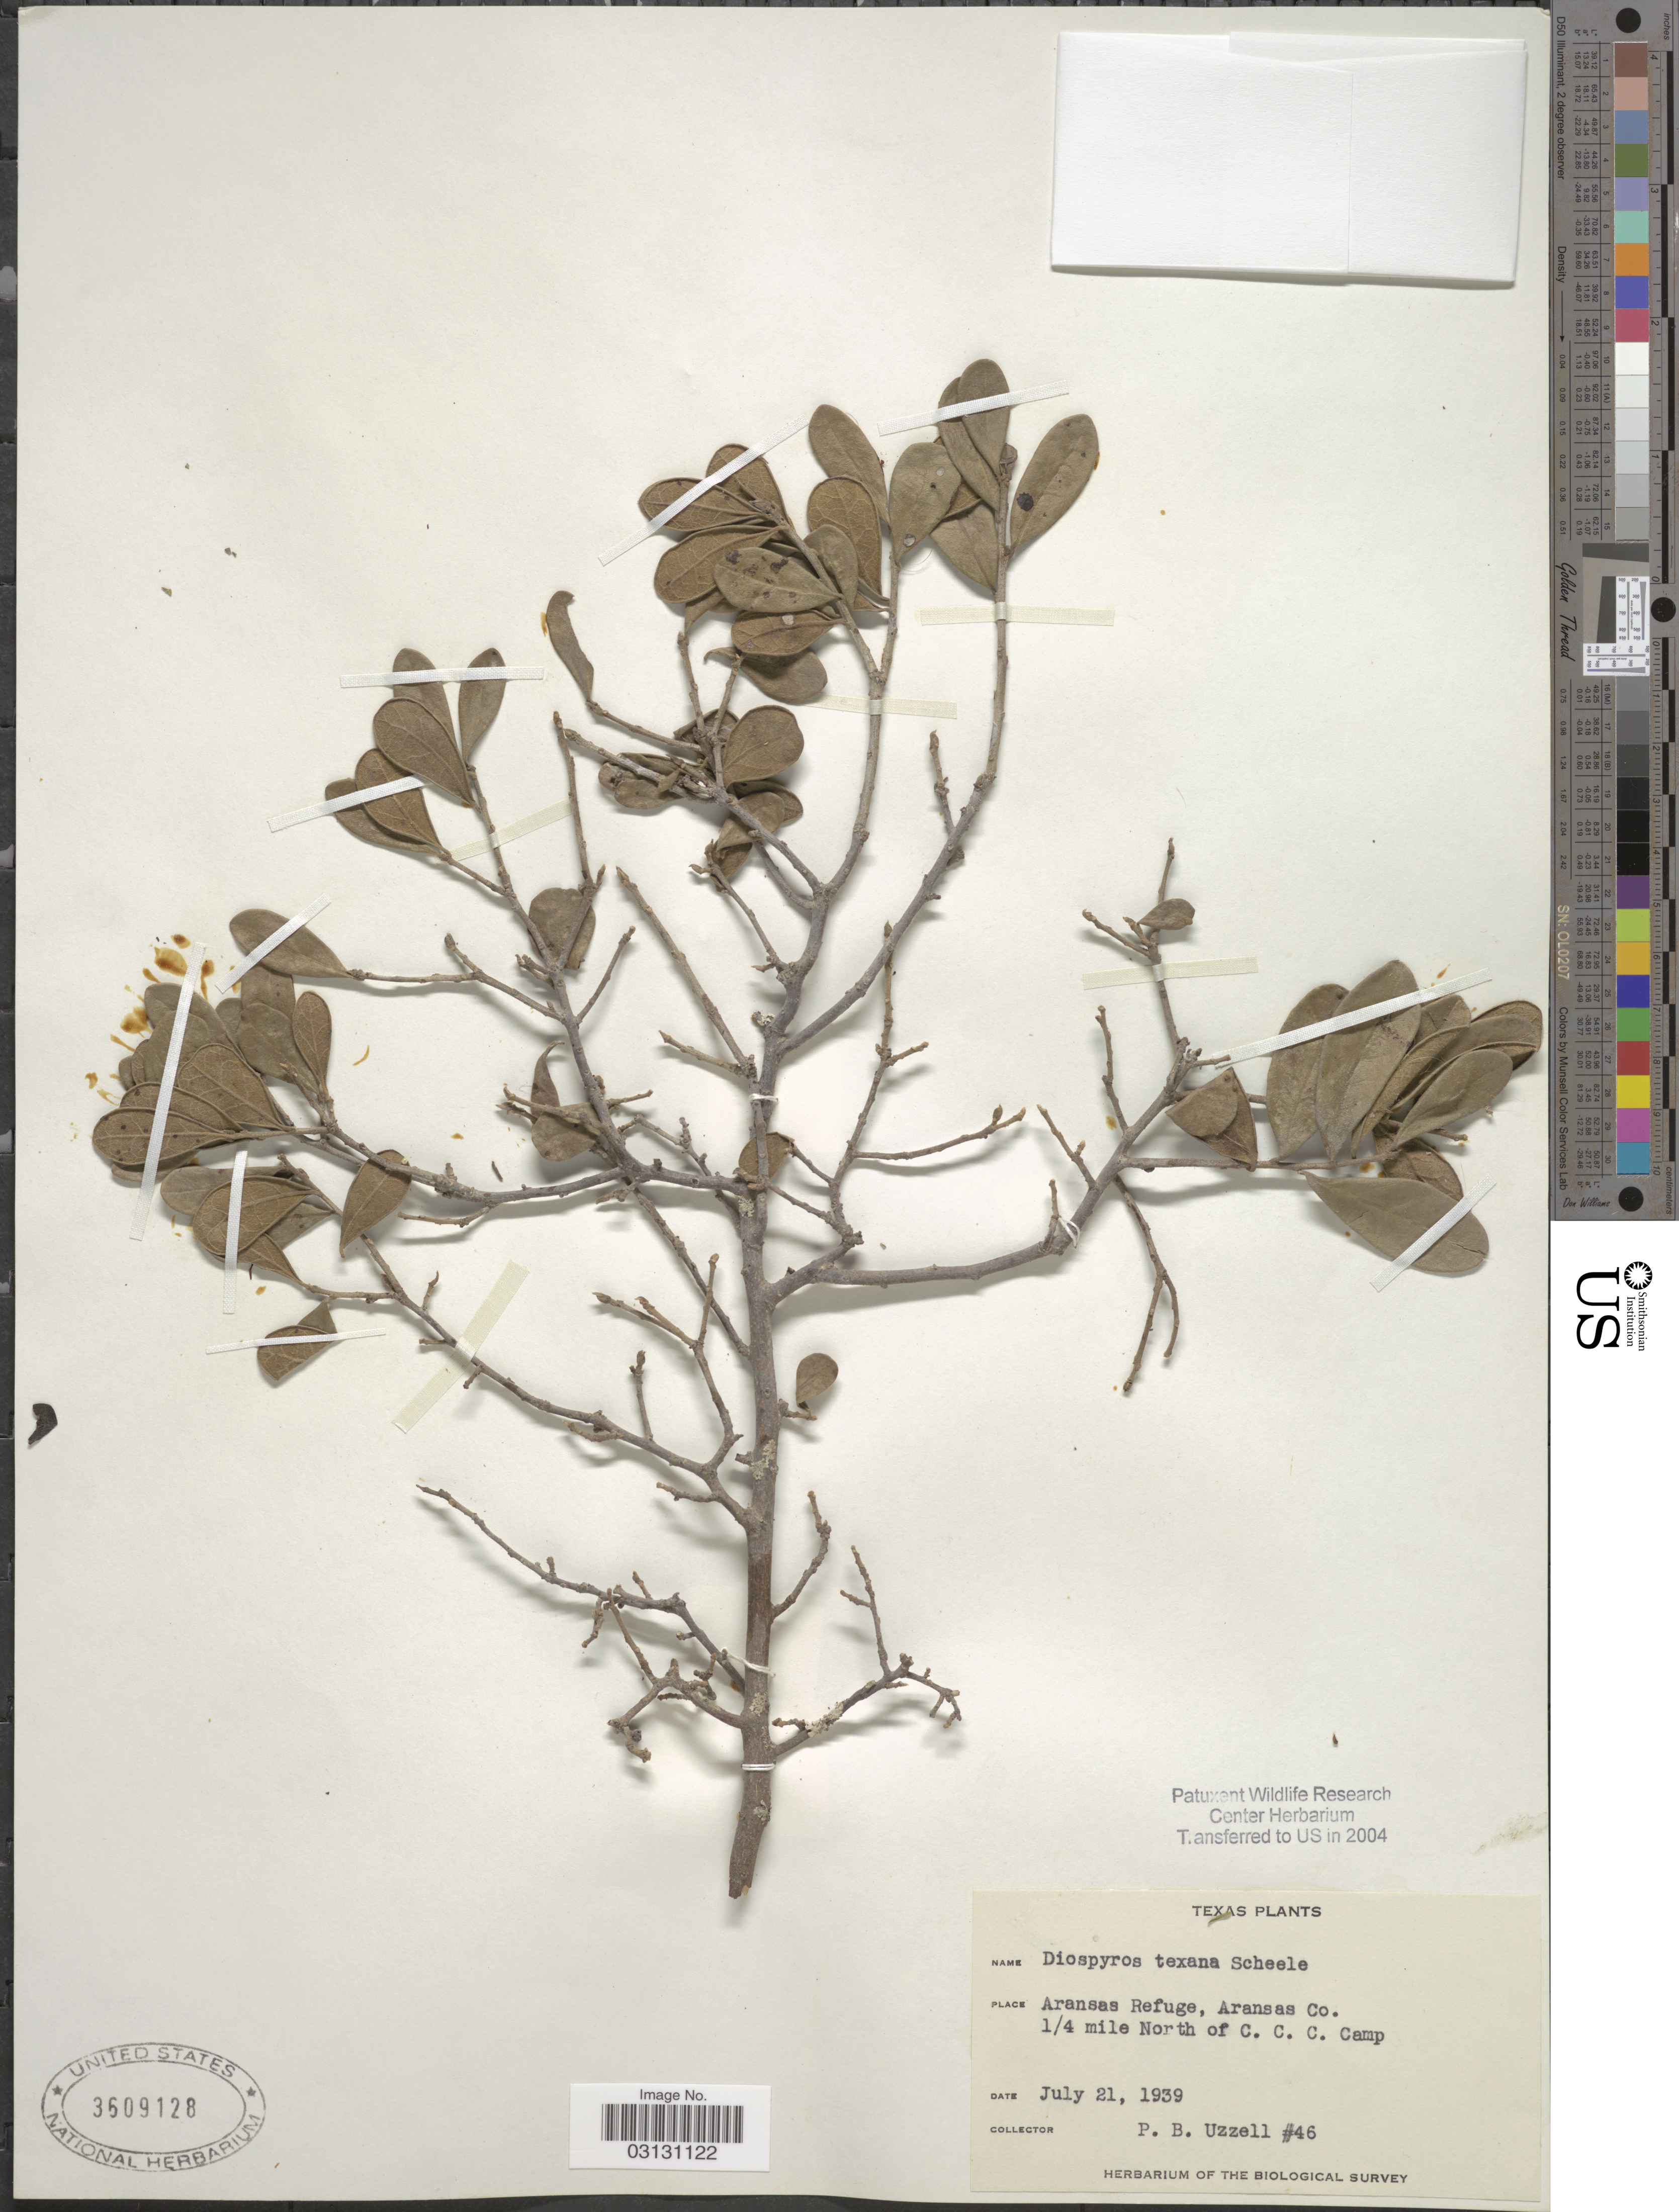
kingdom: Plantae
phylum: Tracheophyta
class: Magnoliopsida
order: Ericales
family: Ebenaceae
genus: Diospyros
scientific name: Diospyros texana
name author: Scheele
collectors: P. Uzzell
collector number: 46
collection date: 1939-07-21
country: United States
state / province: Texas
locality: Aransas Refuge, Aransas Co. 1/4 mile North of C.C.C. Camp.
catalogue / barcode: US 3609128